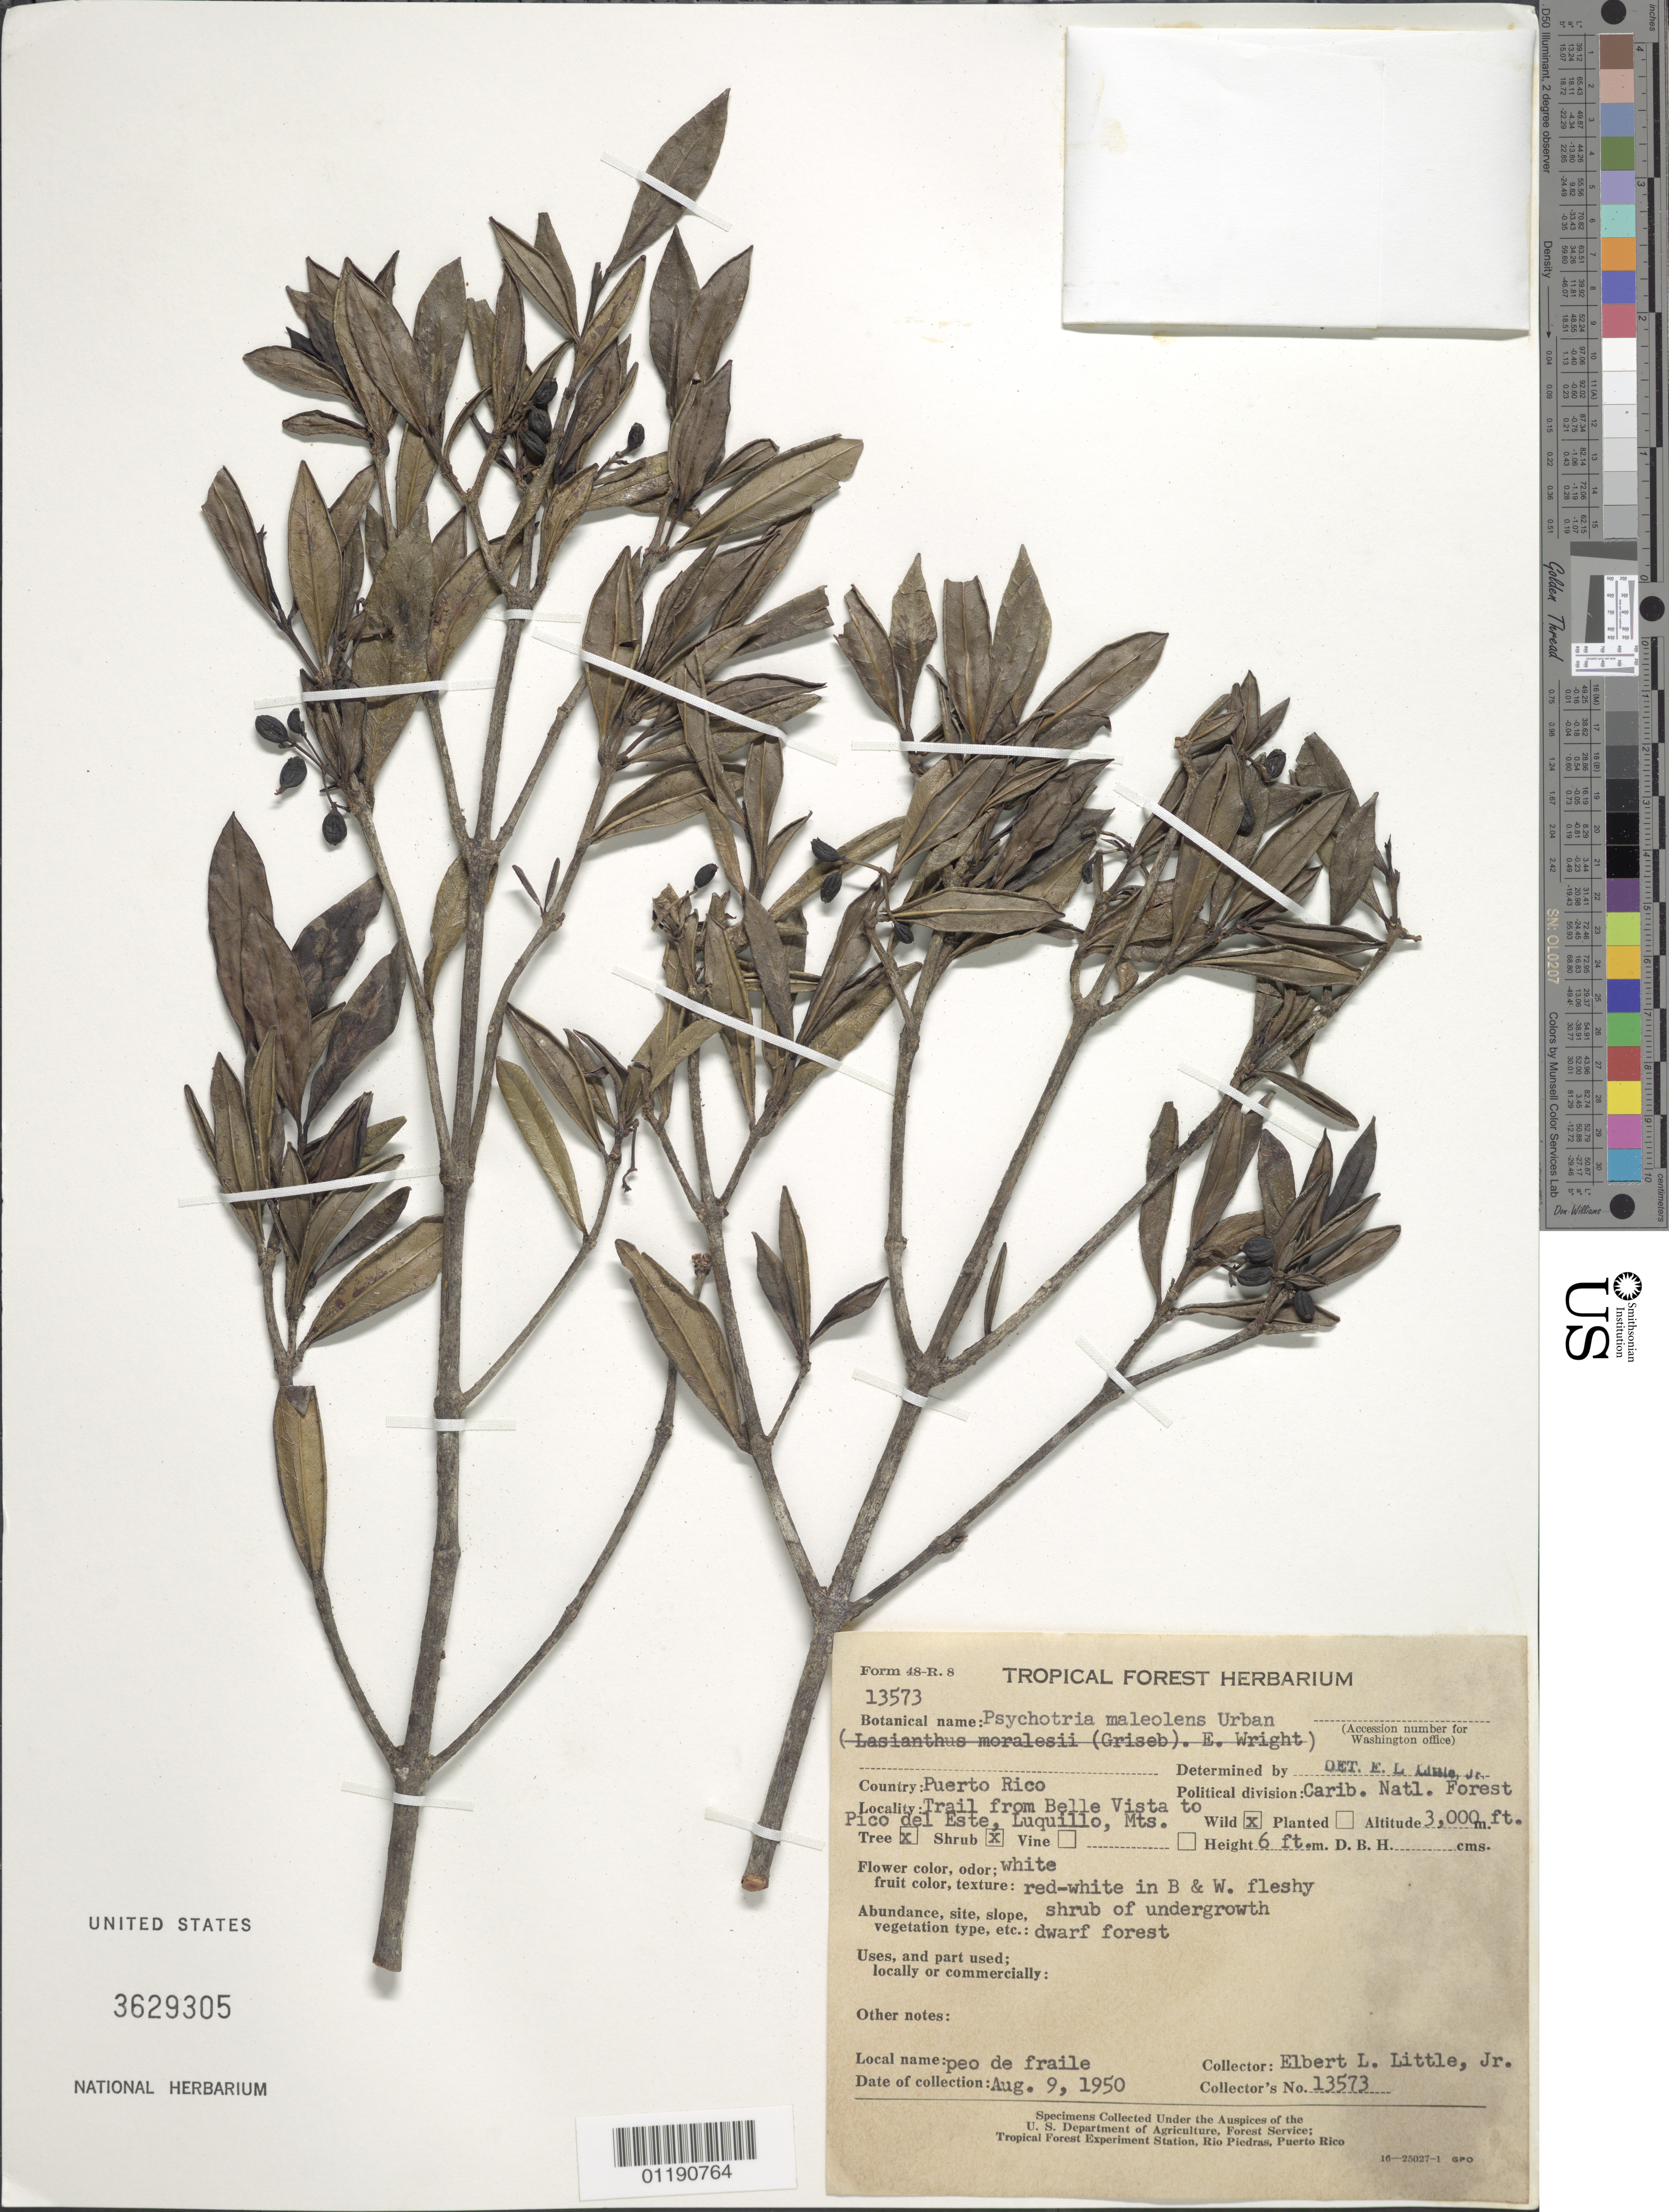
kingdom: Plantae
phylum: Tracheophyta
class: Magnoliopsida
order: Gentianales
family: Rubiaceae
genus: Psychotria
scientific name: Psychotria maleolens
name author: Urb.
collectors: E. L. Little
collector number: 13573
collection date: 1950-08-09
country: Puerto Rico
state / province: Carib. Natl. Forest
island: Puerto Rico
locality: Trail from Bella Vista to Pico del Este, Luquillo, Mts.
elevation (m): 914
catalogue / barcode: US 3629305